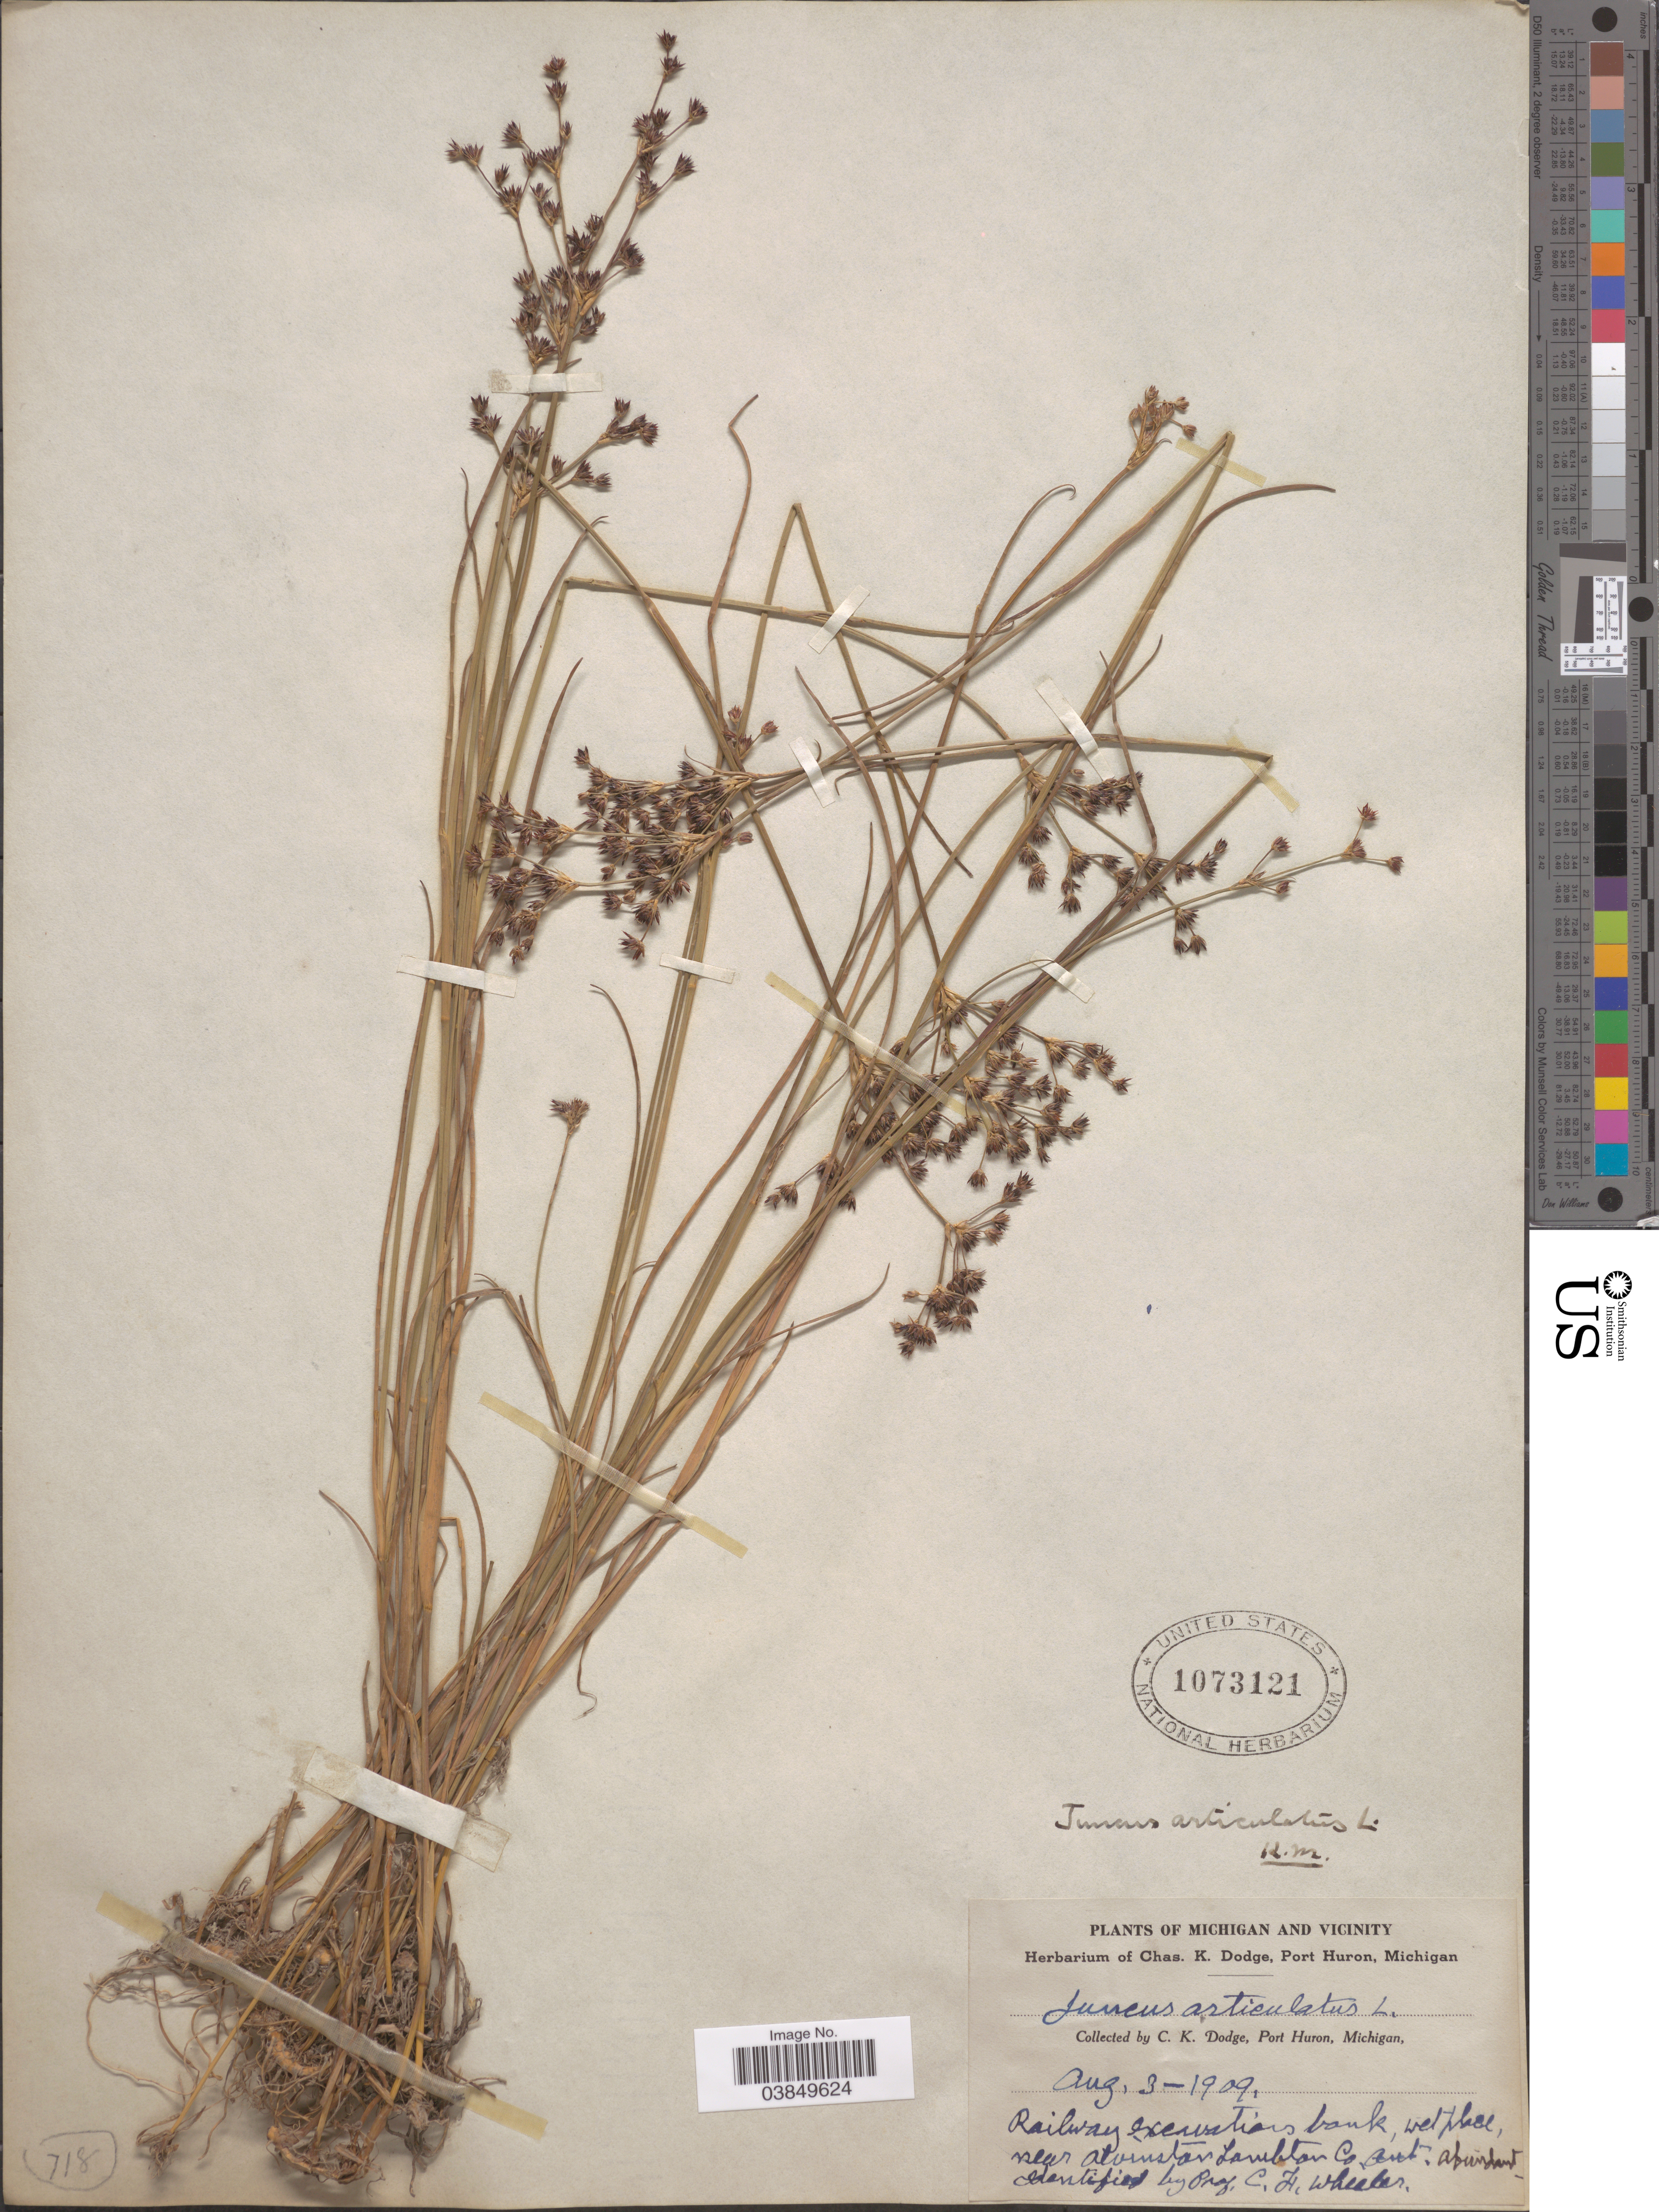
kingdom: Plantae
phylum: Tracheophyta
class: Liliopsida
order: Poales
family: Juncaceae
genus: Juncus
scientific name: Juncus articulatus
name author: L.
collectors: C. Dodge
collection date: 1909-08-03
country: United States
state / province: Michigan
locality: Michigan and vicinity. Near Alvinston Lambton Co.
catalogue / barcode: US 1073121